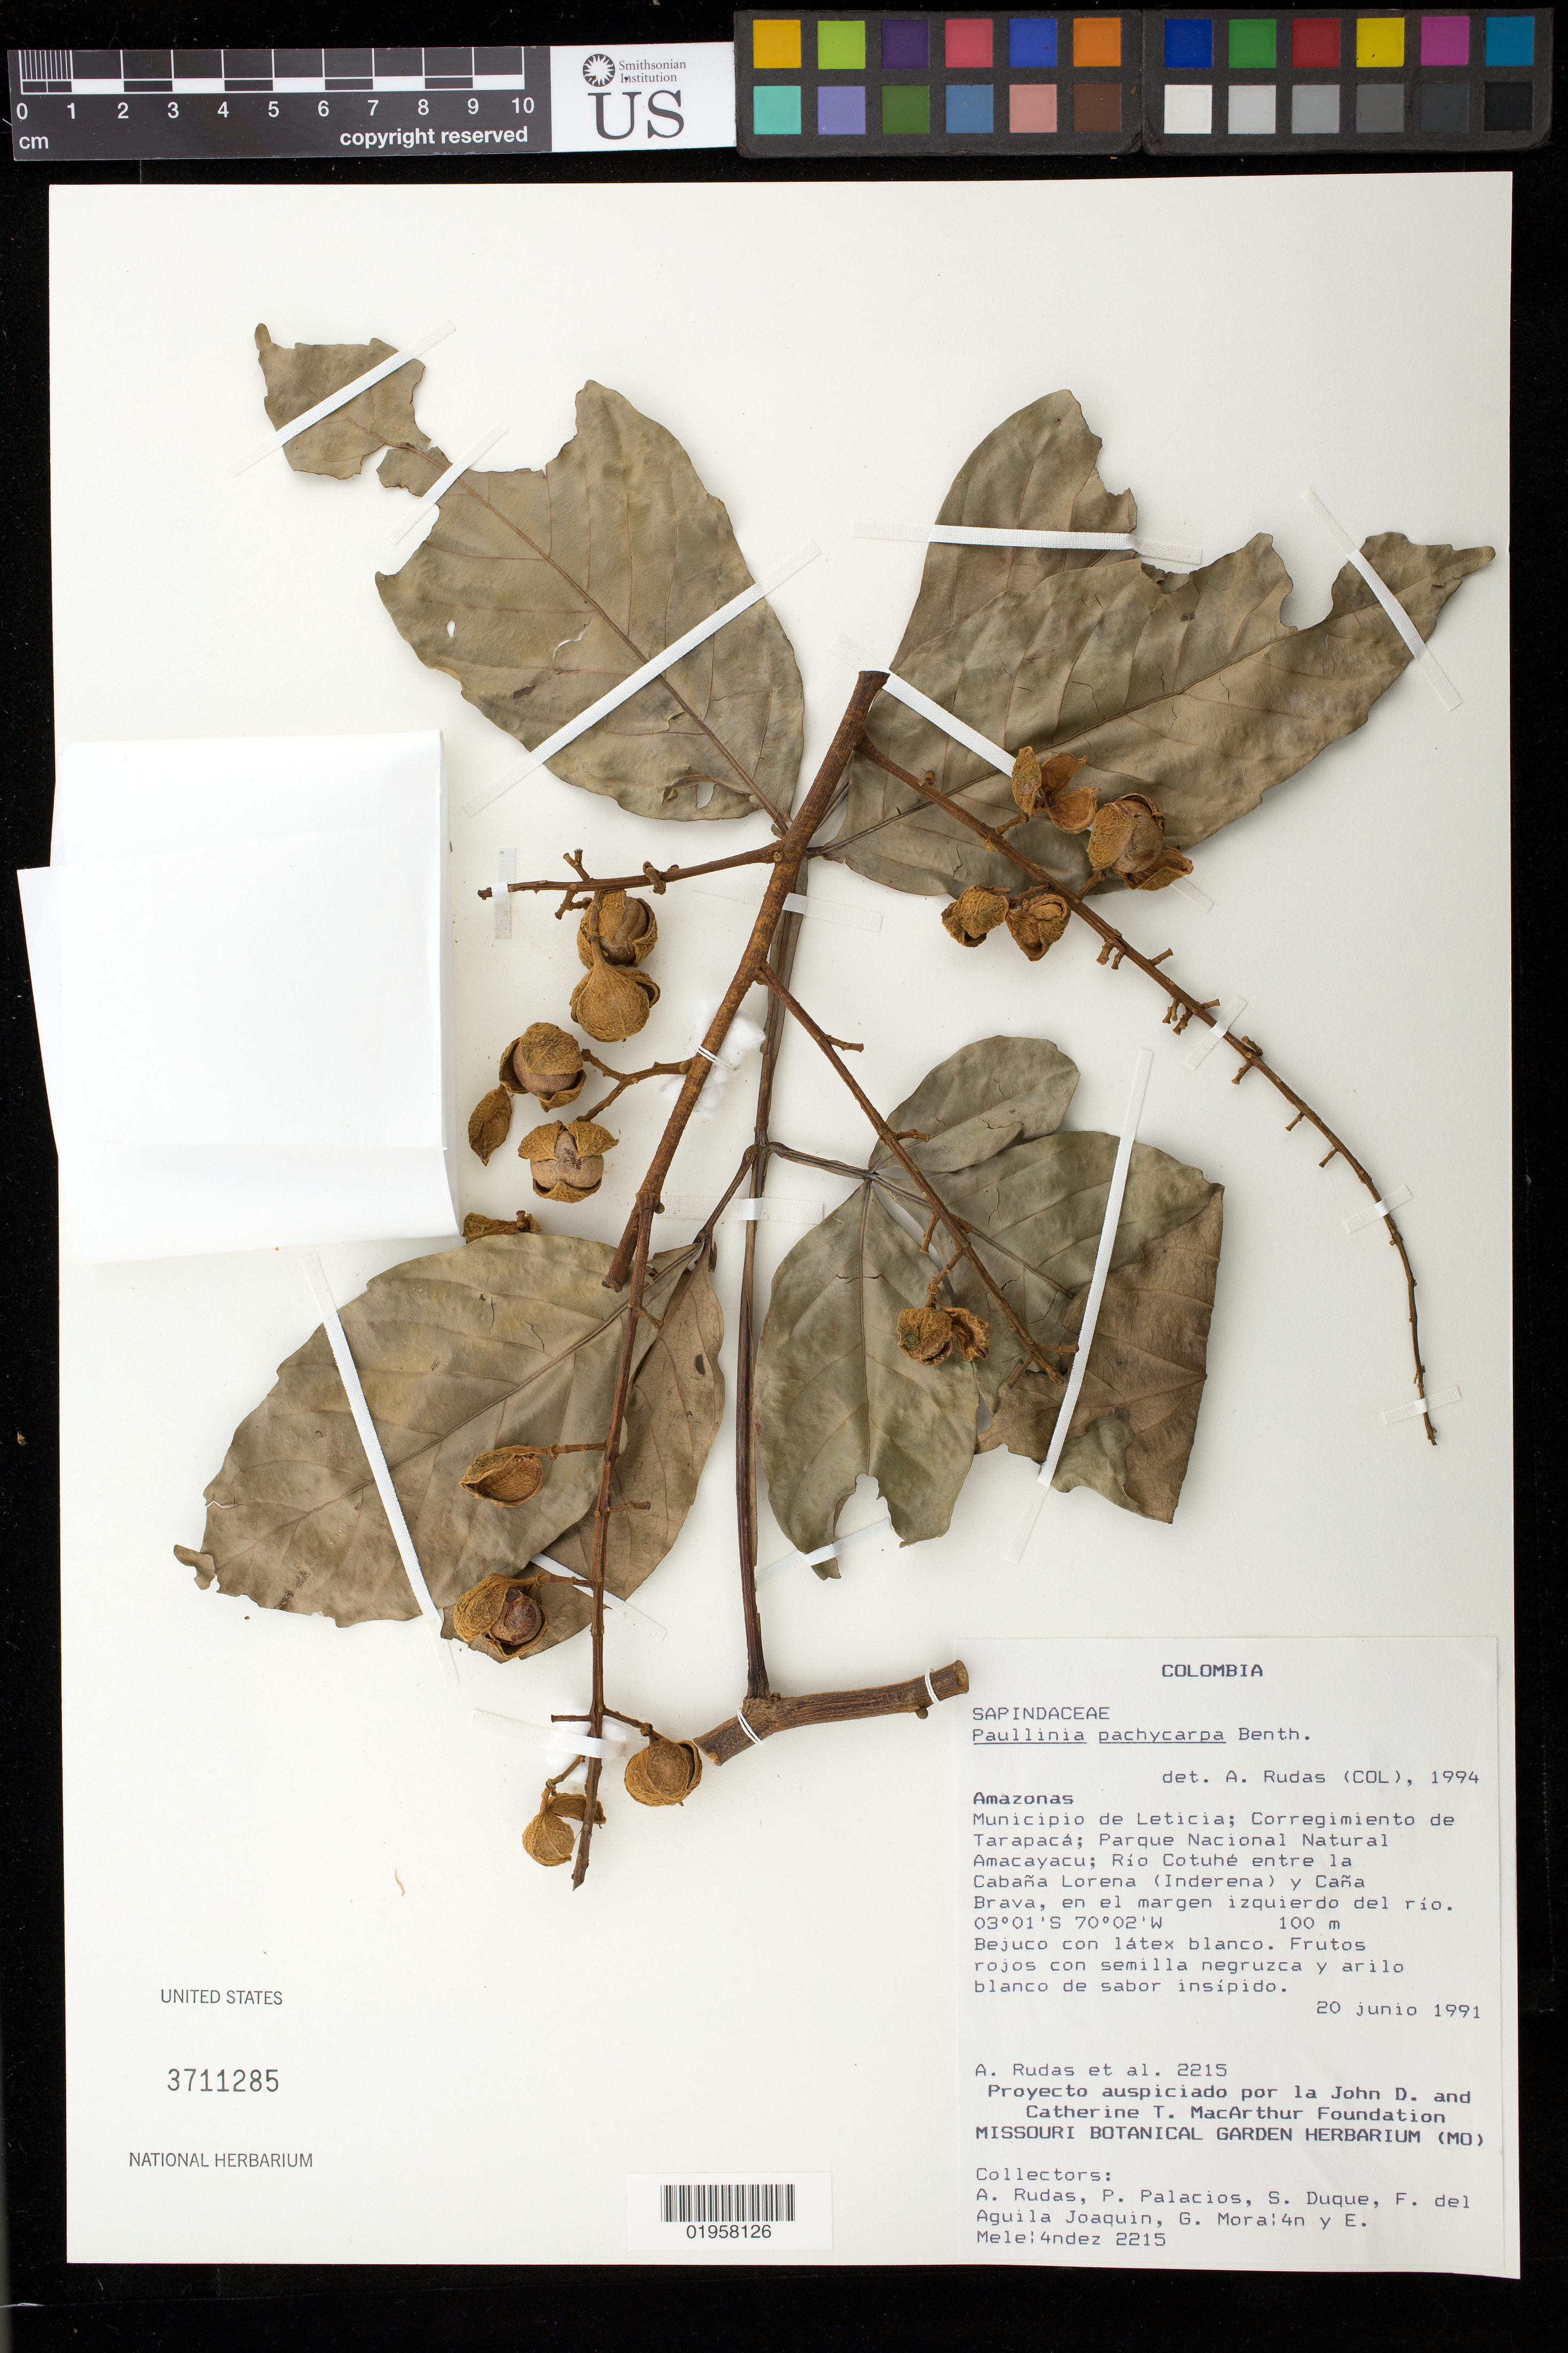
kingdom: Plantae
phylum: Tracheophyta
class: Magnoliopsida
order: Sapindales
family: Sapindaceae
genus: Paullinia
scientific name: Paullinia ingifolia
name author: Rich. ex Juss.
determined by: Acevedo-Rodriguez, P., (US), Smithsonian Institution - National Museum of Natural History (UNITED STATES)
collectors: A. Rudas, P. Palacios, S. Duque, F. de Aguila Joaquin, G. Moran & E. Meléndez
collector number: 2215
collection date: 1991-06-20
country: Colombia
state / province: Amazônas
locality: Municipio de Leticia; Corregimiento de Tatapacá; Parque Nacional Natural Amacayacu; Río Cotuhé entre la Cabaña Lorena (Inderena) y Caña Brava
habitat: En el margen izquierdo del río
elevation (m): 100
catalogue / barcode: US 3711285